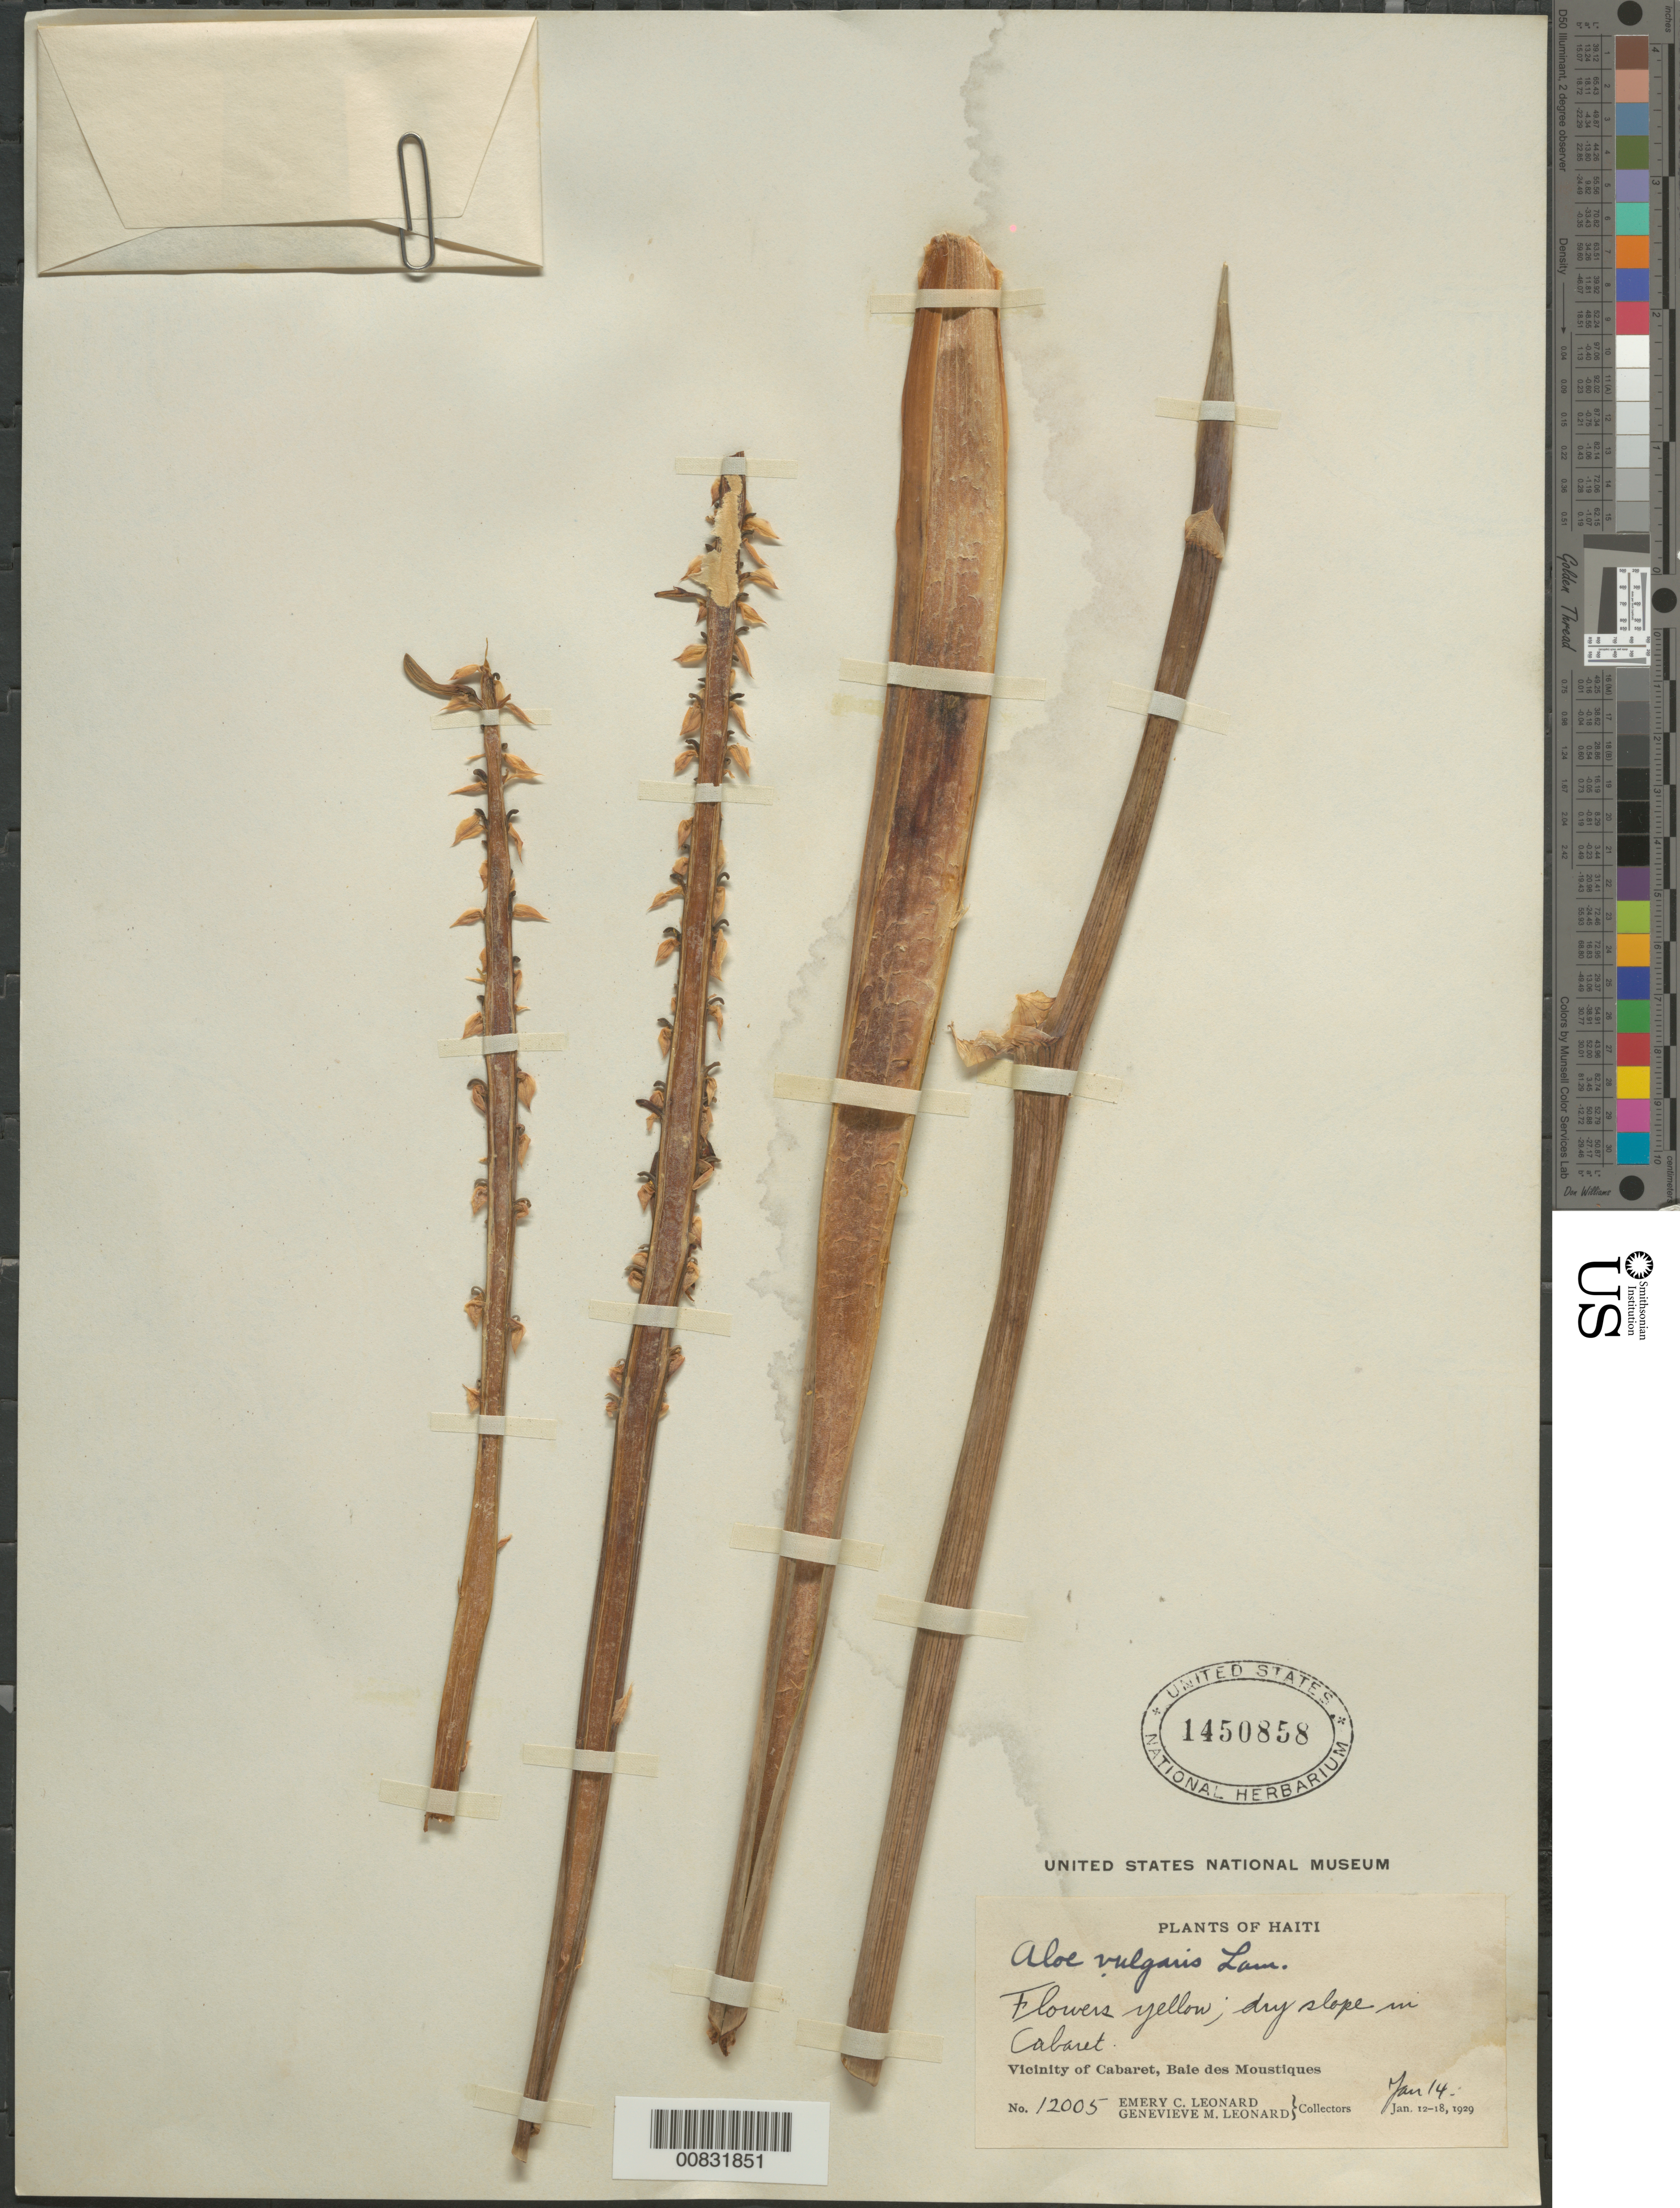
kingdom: Plantae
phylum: Tracheophyta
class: Liliopsida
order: Asparagales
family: Asphodelaceae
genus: Aloe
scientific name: Aloe vera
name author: L.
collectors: E. C. Leonard & G. M. Leonard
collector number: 12005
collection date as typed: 14 Jan 1929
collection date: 1929-01-14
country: Haiti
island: Hispaniola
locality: Vicinity of Cabaret, Baie des Moustiques. Dry slope in Cabaret.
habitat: Dry slope.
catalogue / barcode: US 1450858